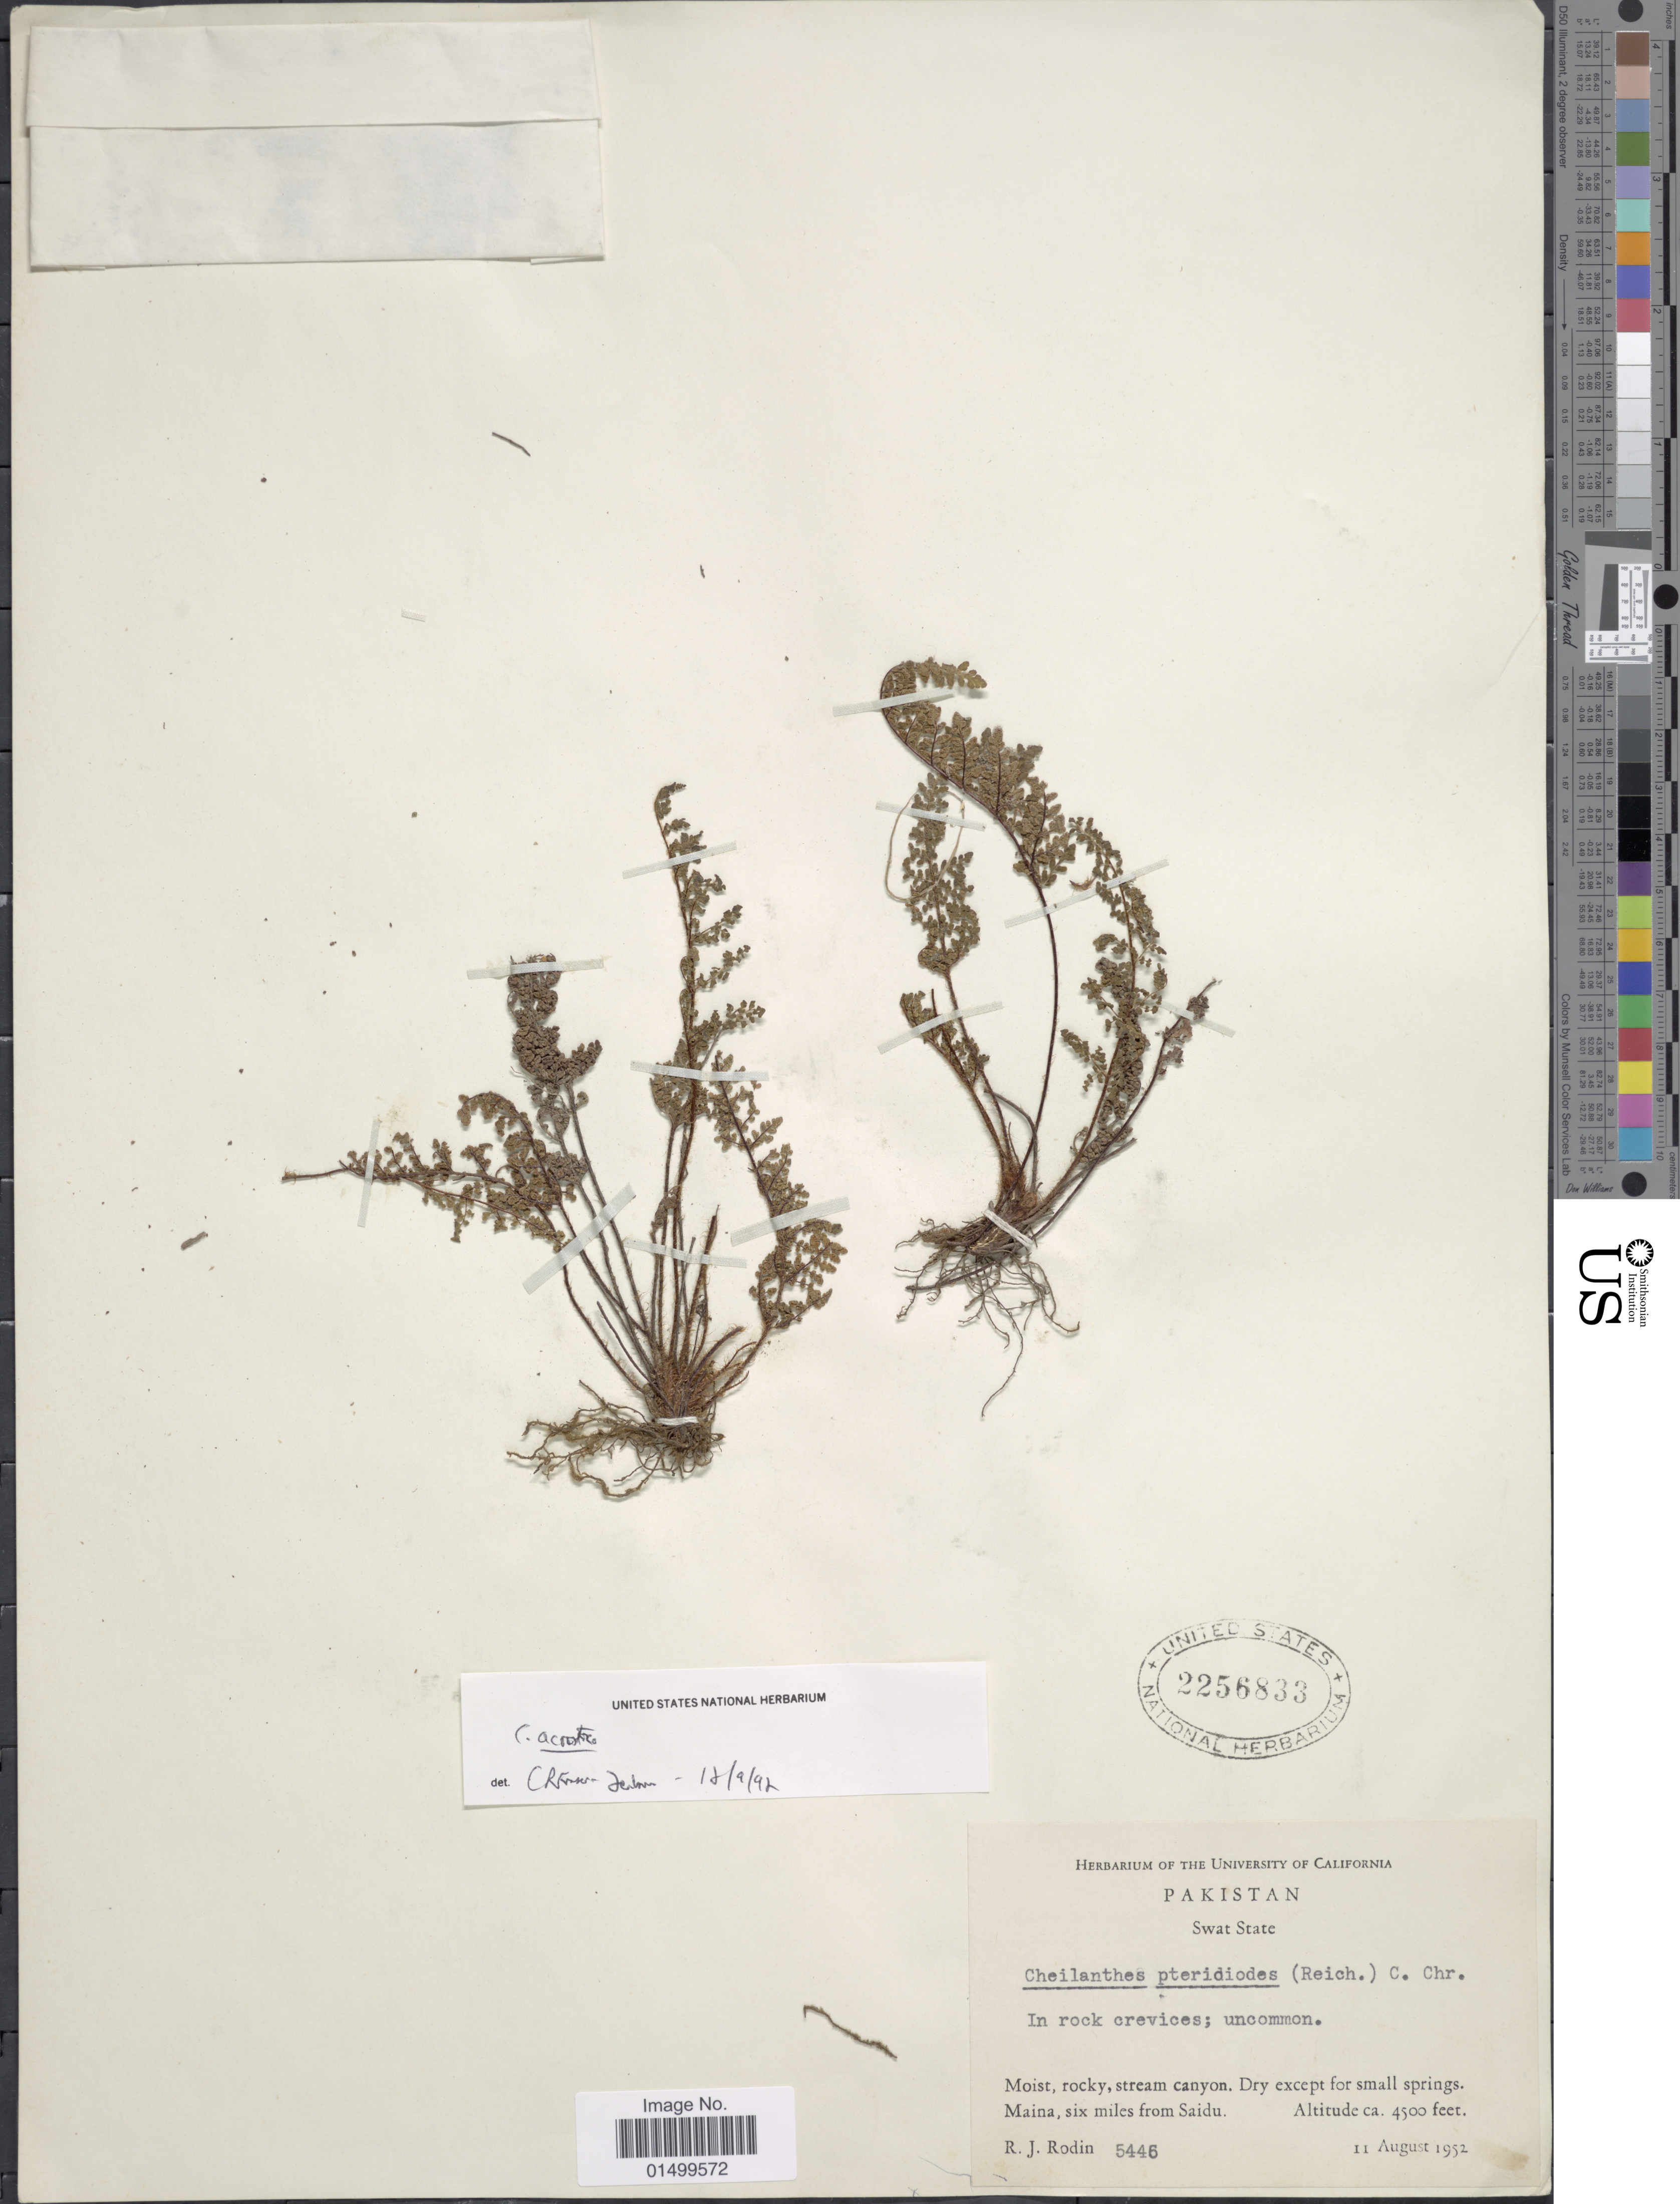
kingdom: Plantae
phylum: Tracheophyta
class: Polypodiopsida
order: Polypodiales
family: Pteridaceae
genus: Cheilanthes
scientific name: Cheilanthes pteridioides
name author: (Reichard) C. Chr.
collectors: R. J. Rodin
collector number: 5446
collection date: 1952-08-11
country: Pakistan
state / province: Khyber Pakhtunkhwa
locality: Swat State. Maina, six miles from Saidu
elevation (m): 1372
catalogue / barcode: US 2256833